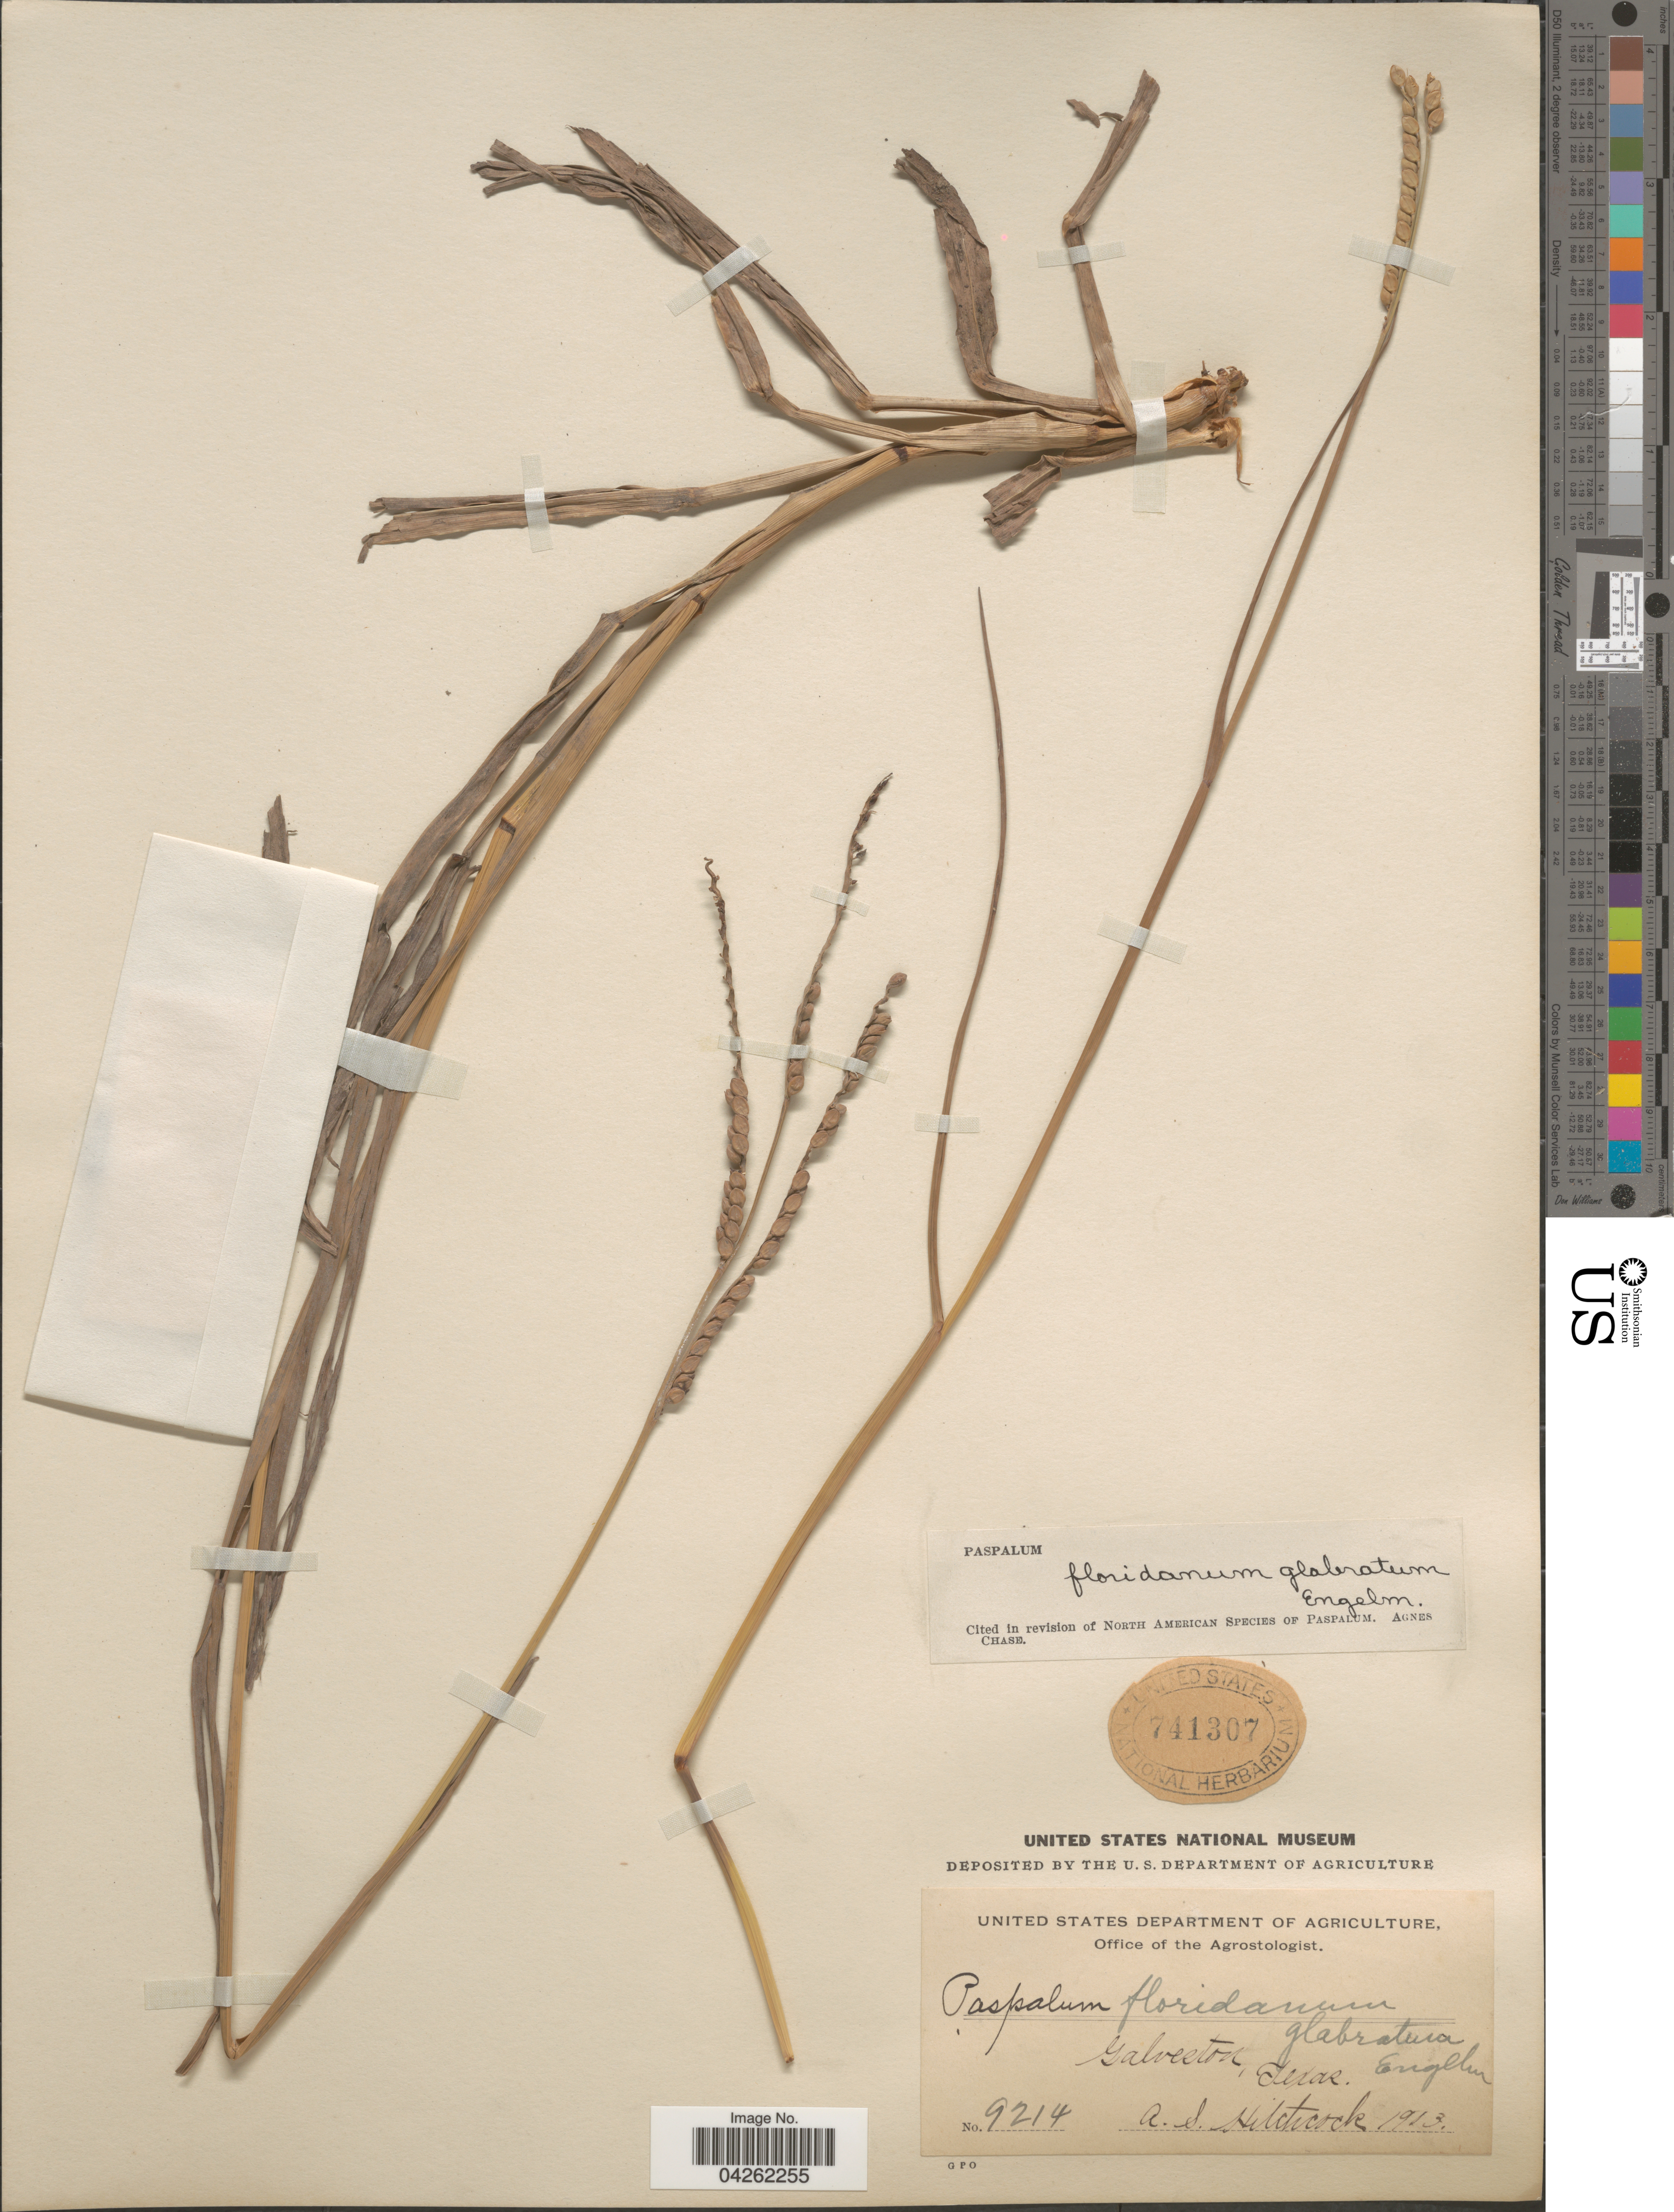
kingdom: Plantae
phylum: Tracheophyta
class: Liliopsida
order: Poales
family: Poaceae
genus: Paspalum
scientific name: Paspalum floridanum var. glabratum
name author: Engelm. ex Vasey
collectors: A. S. Hitchcock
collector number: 9214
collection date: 1913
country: United States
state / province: Texas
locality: Galveston.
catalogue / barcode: US 741307